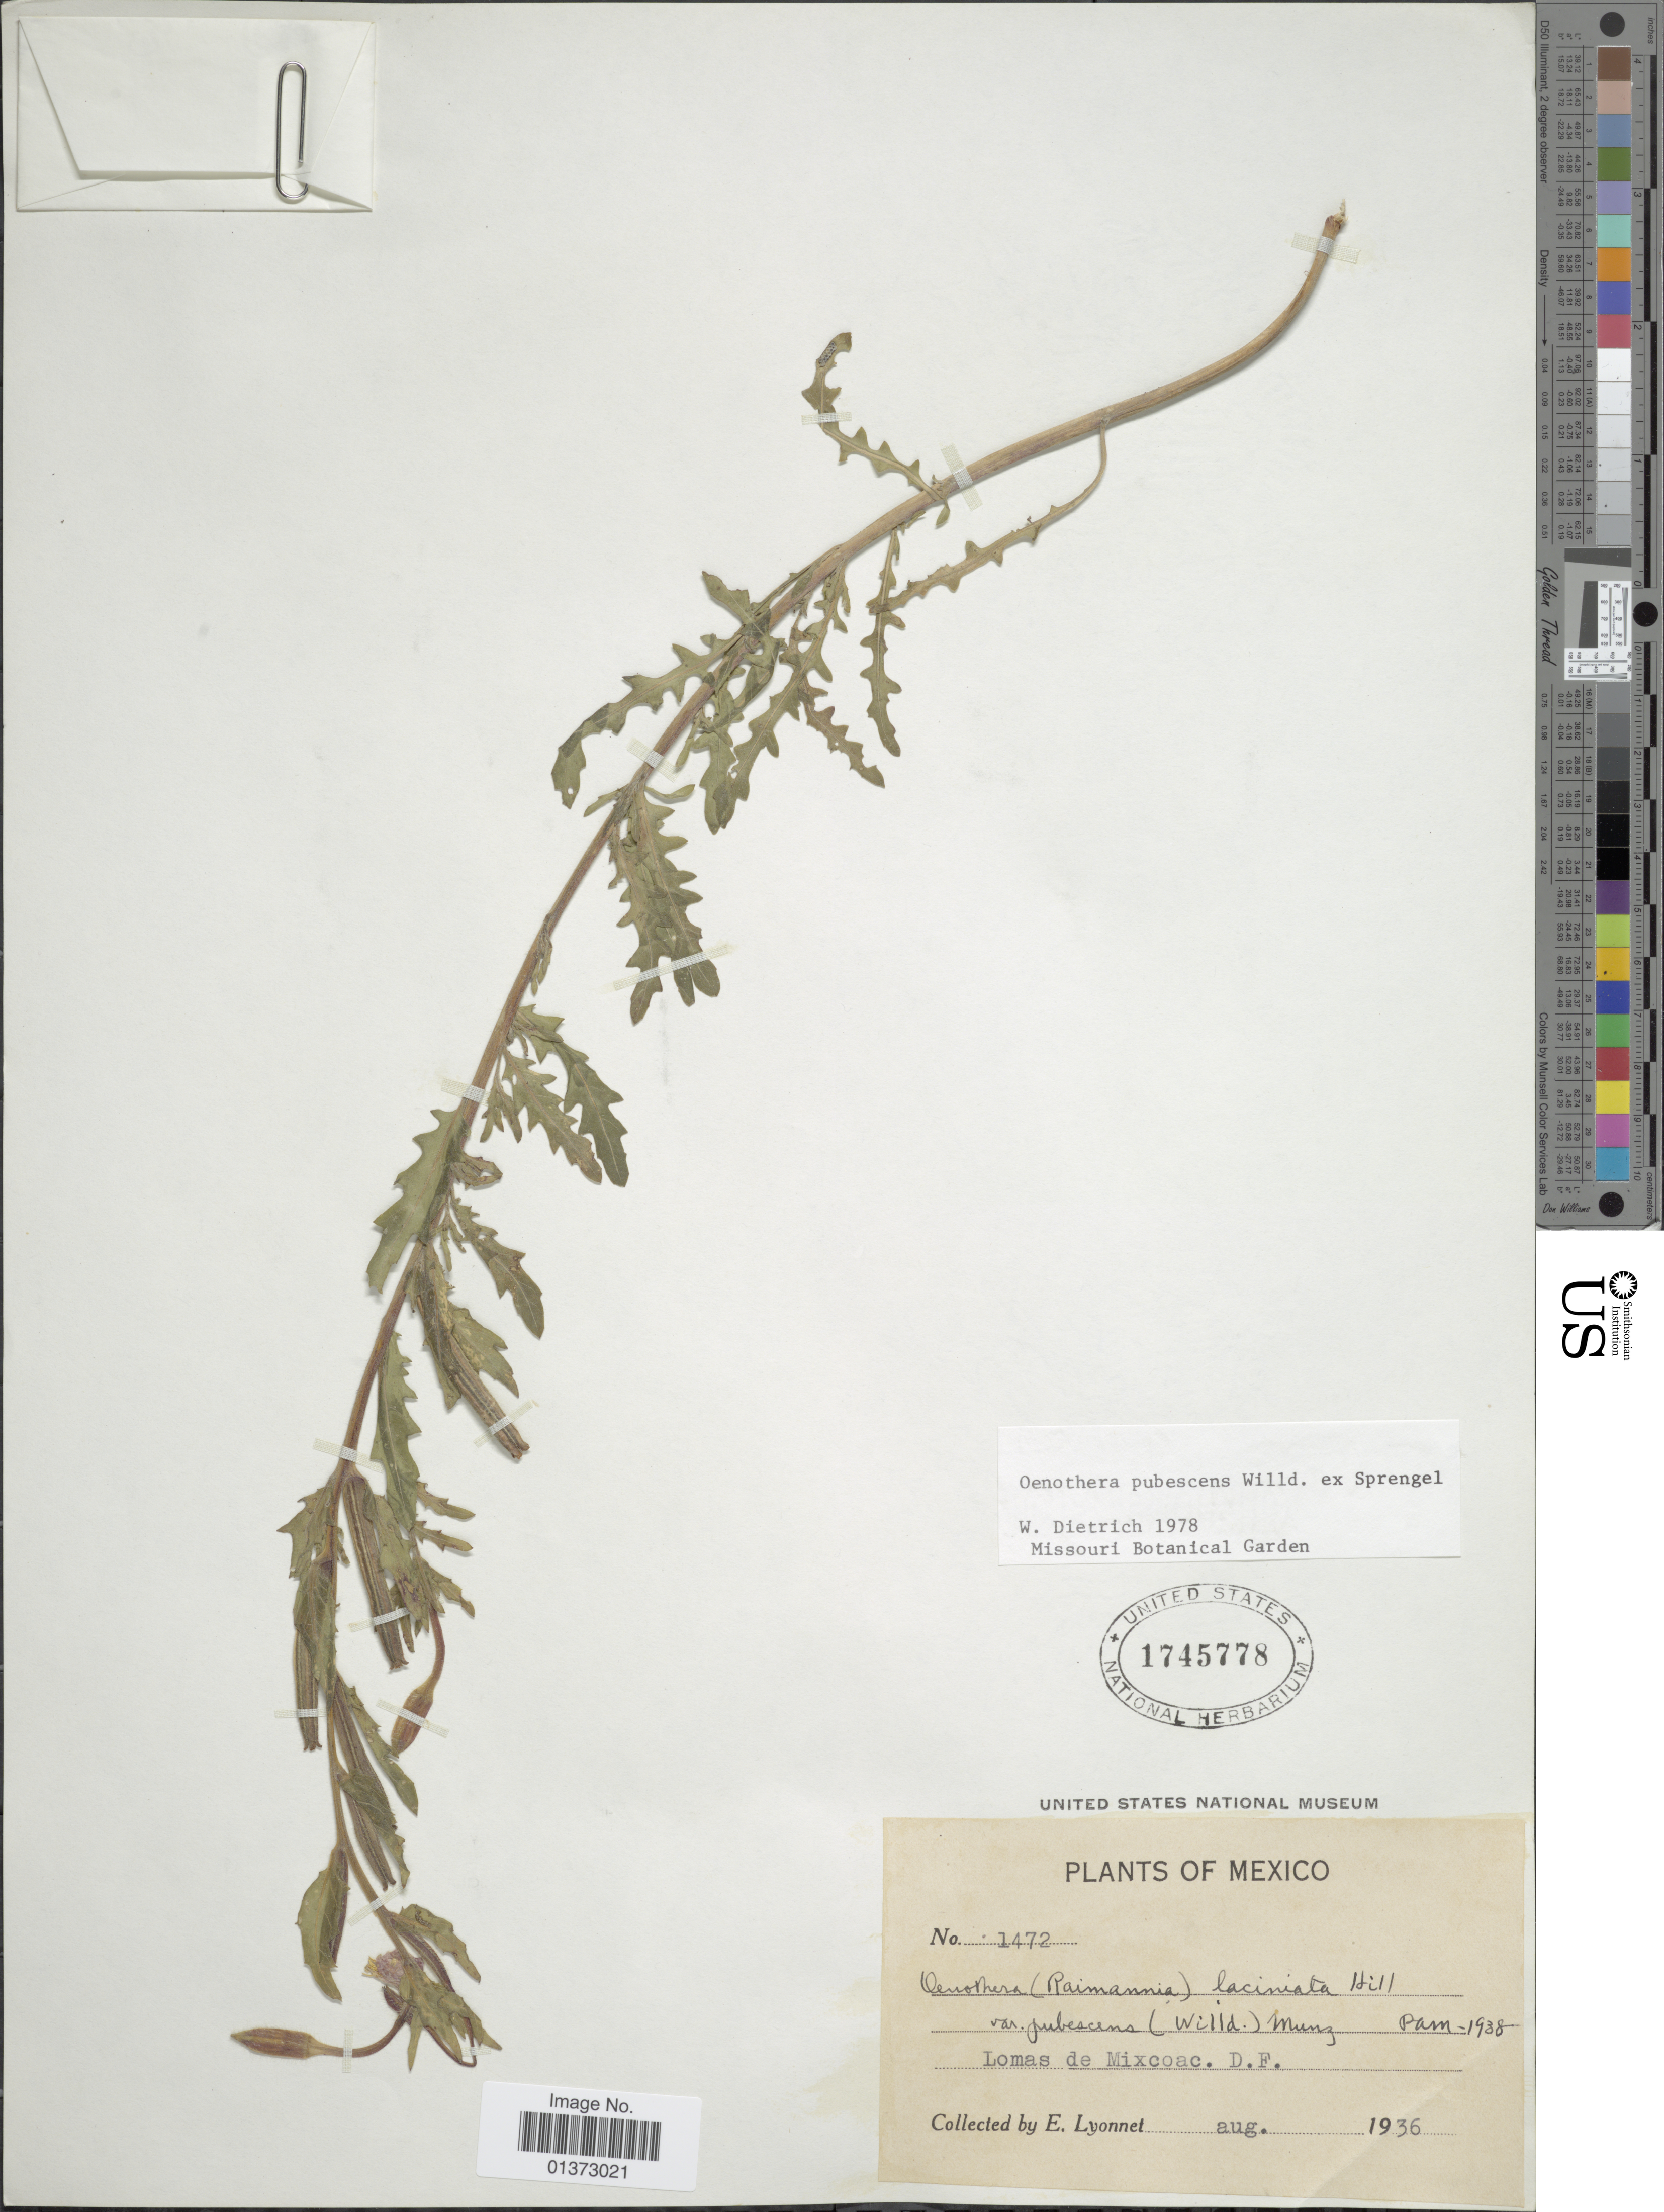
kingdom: Plantae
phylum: Tracheophyta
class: Magnoliopsida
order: Myrtales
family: Onagraceae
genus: Oenothera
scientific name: Oenothera pubescens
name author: Willd. ex Spreng.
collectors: E. Lyonnet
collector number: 1472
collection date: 1936-08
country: Mexico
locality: Lomas de Mixcoac. D.F.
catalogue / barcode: US 1745778